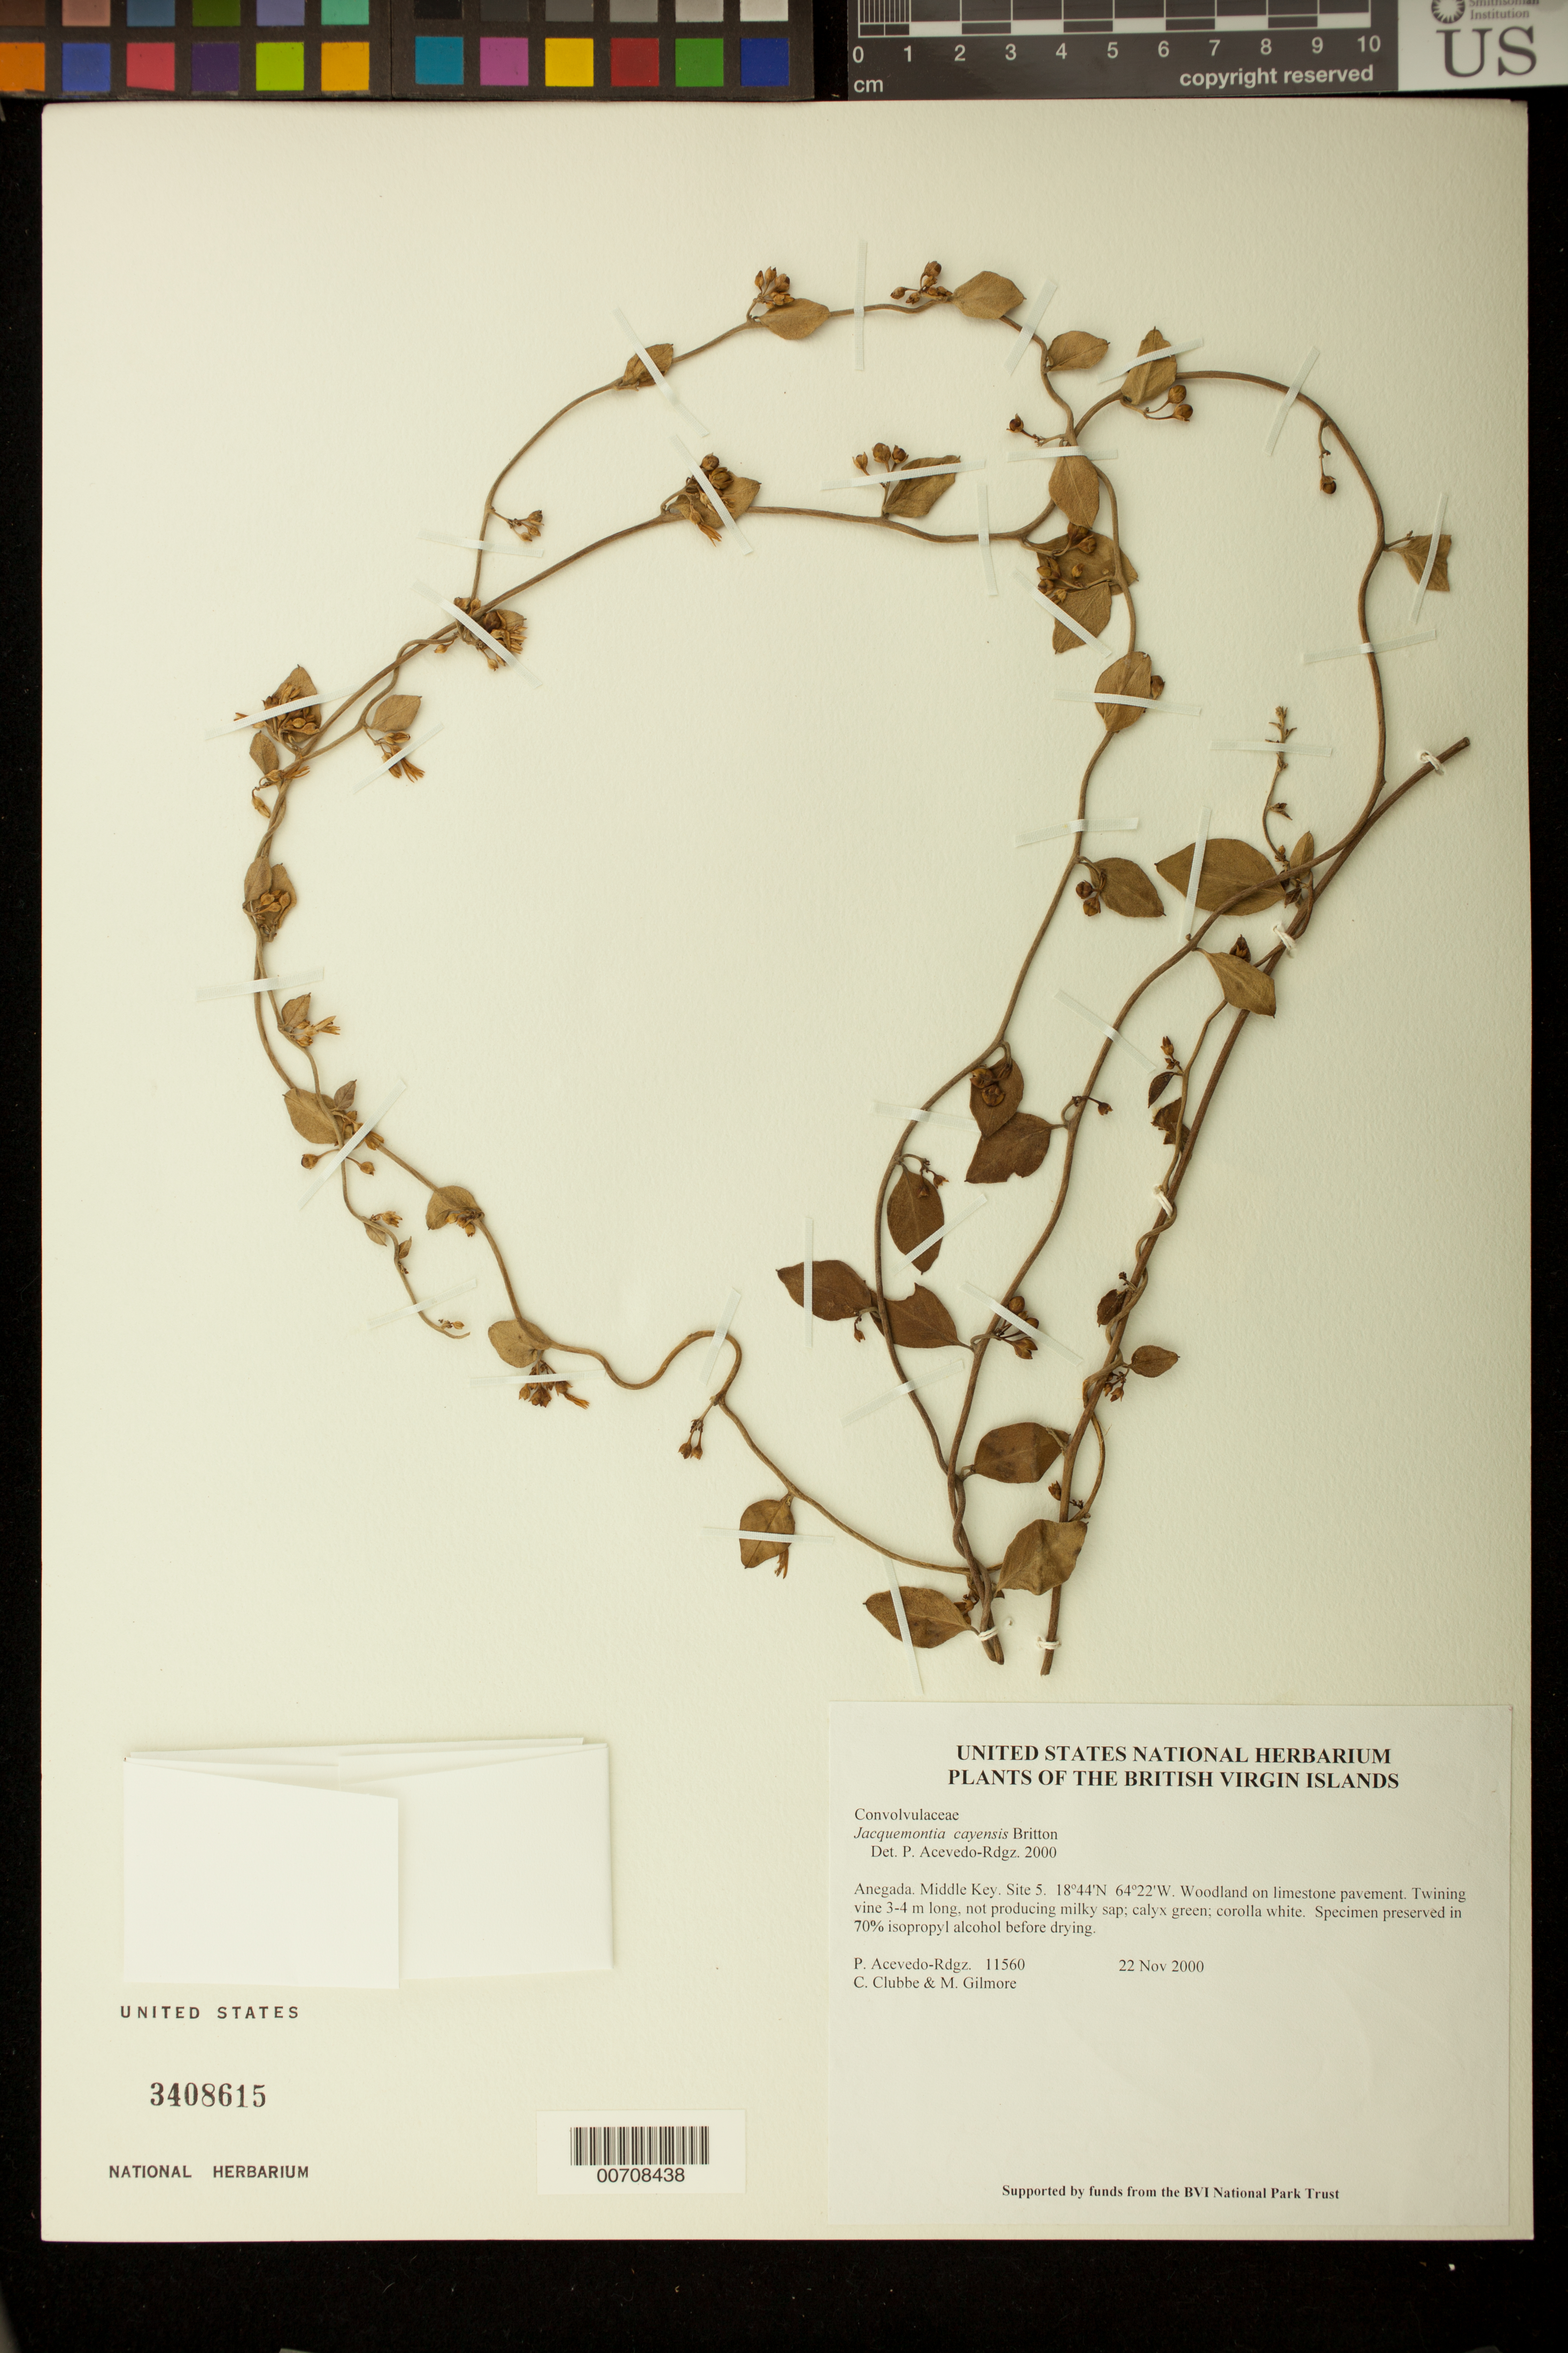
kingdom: Plantae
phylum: Tracheophyta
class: Magnoliopsida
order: Solanales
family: Convolvulaceae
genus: Jacquemontia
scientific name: Jacquemontia cayensis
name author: Britton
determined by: Acevedo-Rodríguez, P., (BOT), Smithsonian Institution - National Museum of Natural History (UNITED STATES)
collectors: P. Acevedo-Rodr., C. Clubbe & M. Gilmore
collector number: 11560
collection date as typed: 22 Nov 2000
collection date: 2000-11-22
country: British Virgin Islands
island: Anegada I.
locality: Middle Key. Site 5.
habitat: Woodland on limestone pavement.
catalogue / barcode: US 3408615